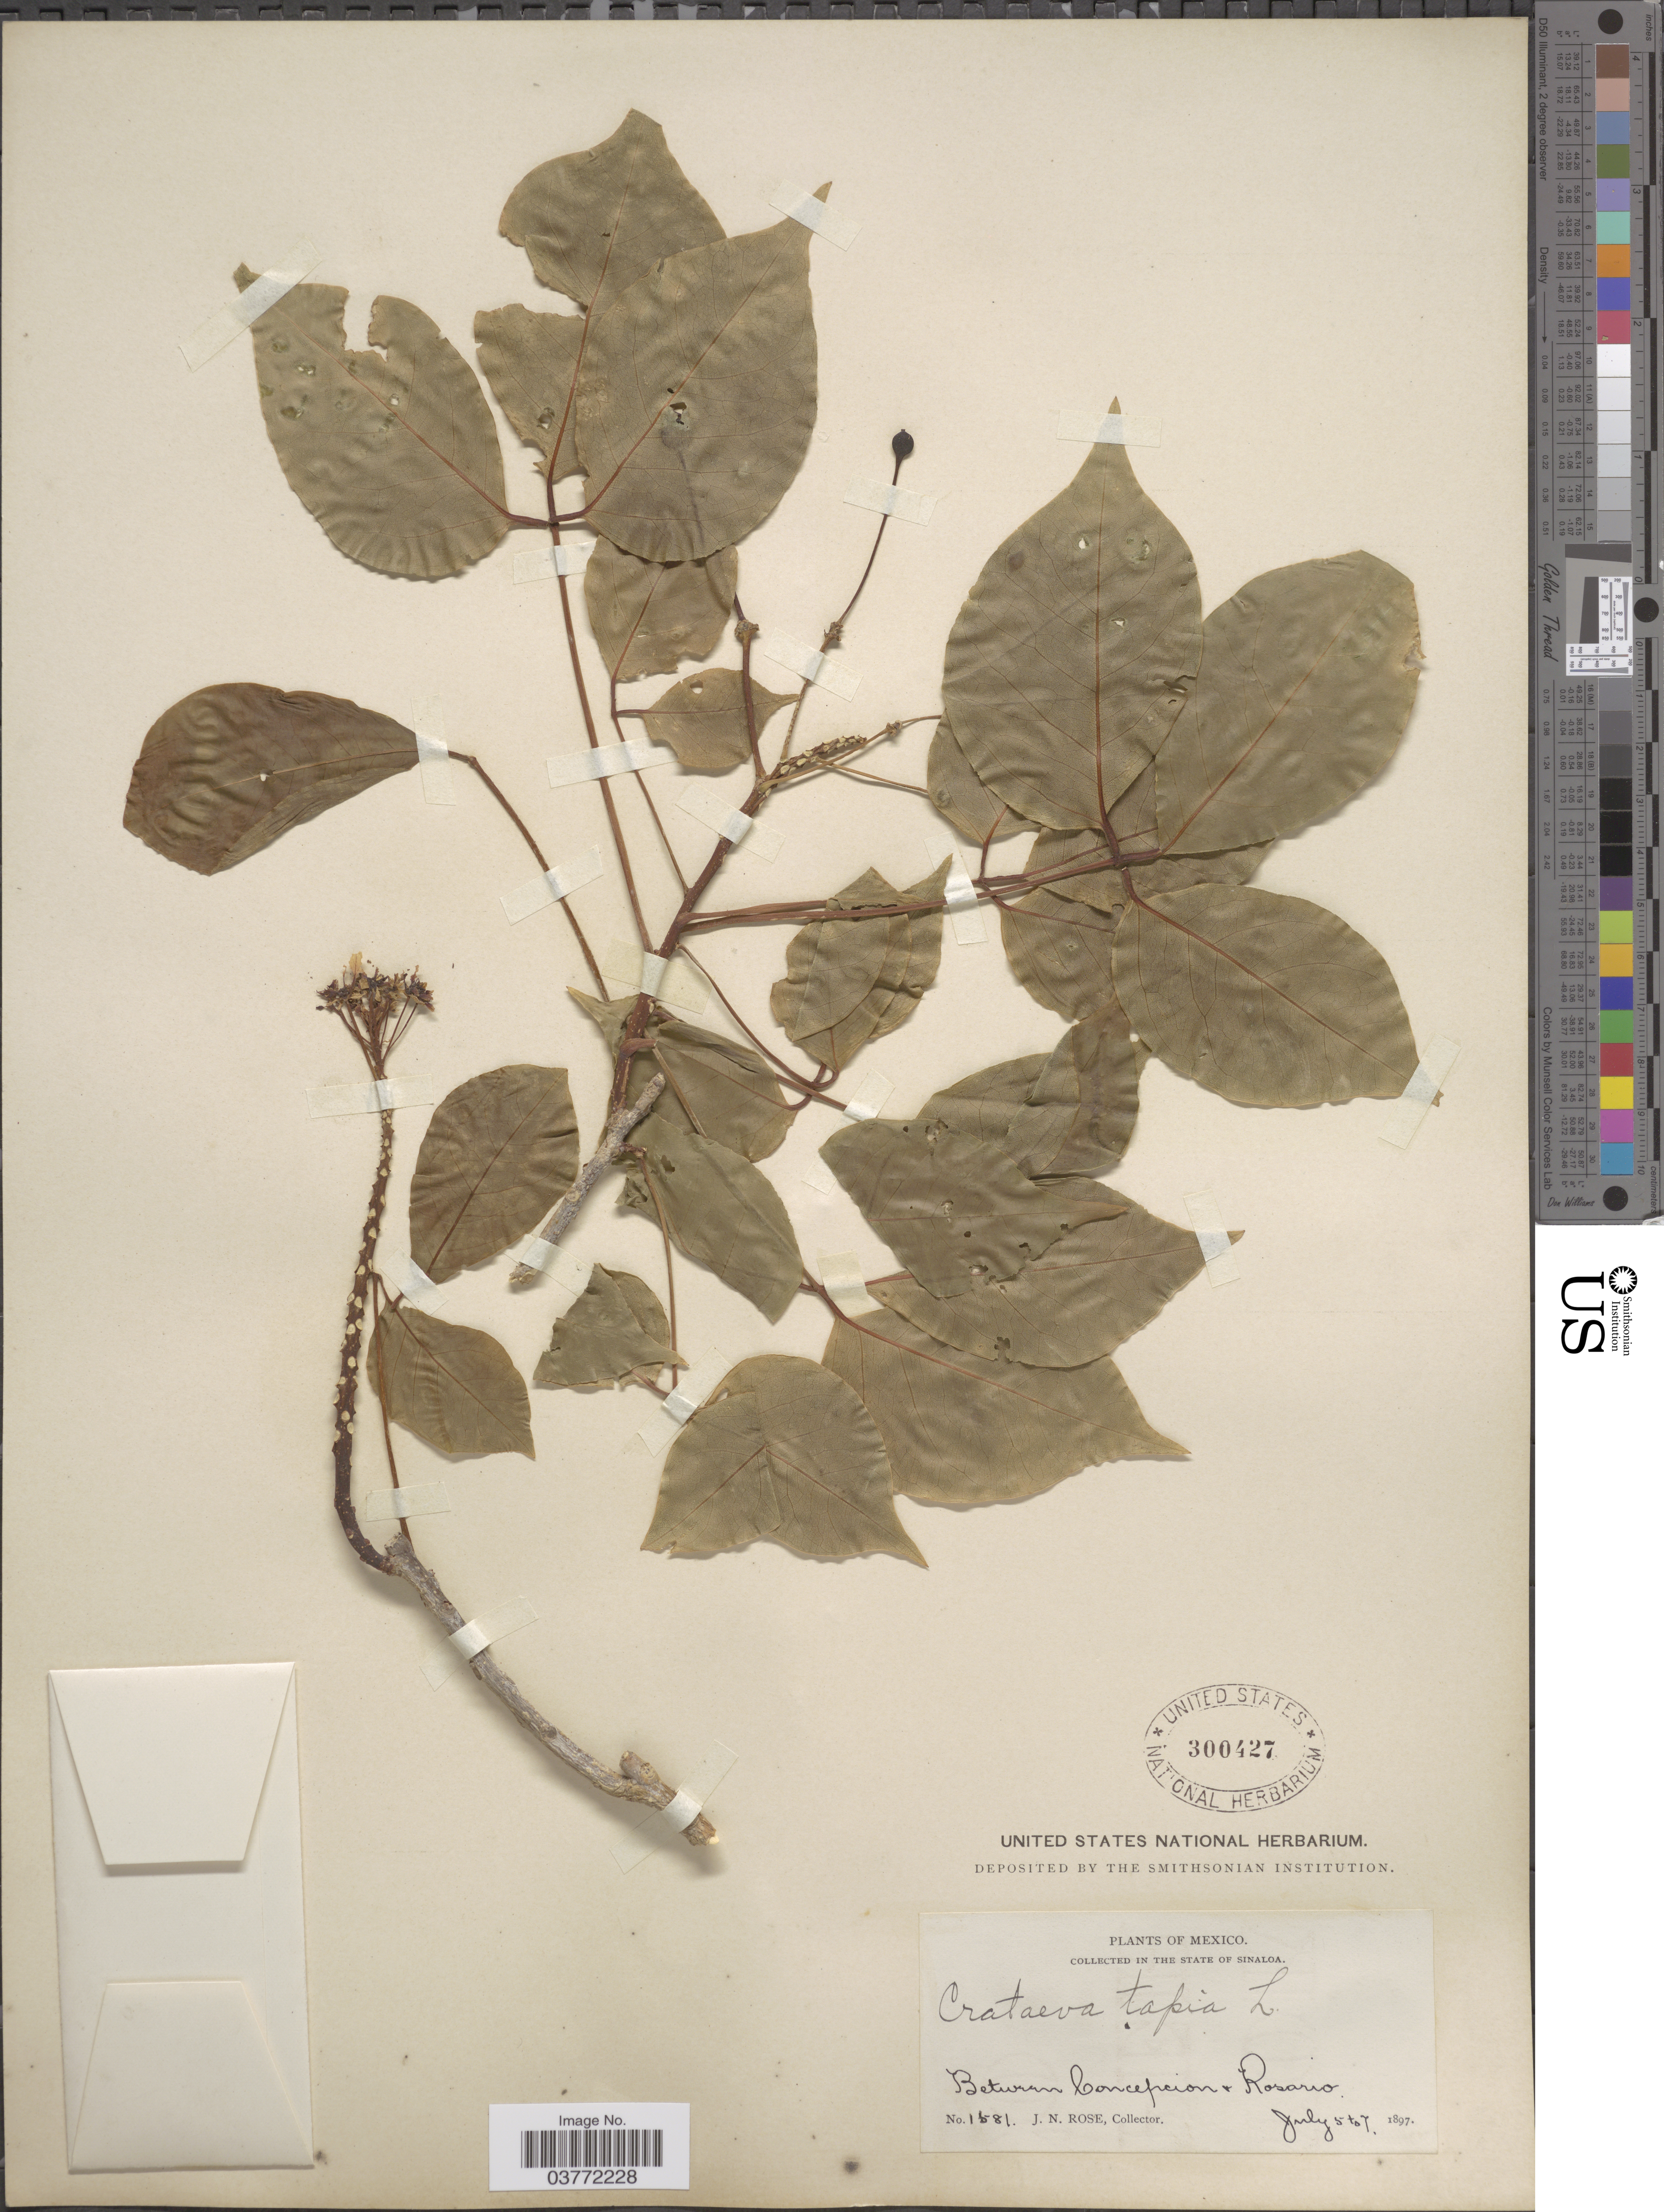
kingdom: Plantae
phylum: Tracheophyta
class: Magnoliopsida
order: Brassicales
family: Capparaceae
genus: Crateva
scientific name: Crateva tapia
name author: L.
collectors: J. N. Rose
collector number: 1581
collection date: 1897-07-05/1897-07-07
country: Mexico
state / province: Sinaloa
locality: Between Concepcion & Rosario.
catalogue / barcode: US 300427